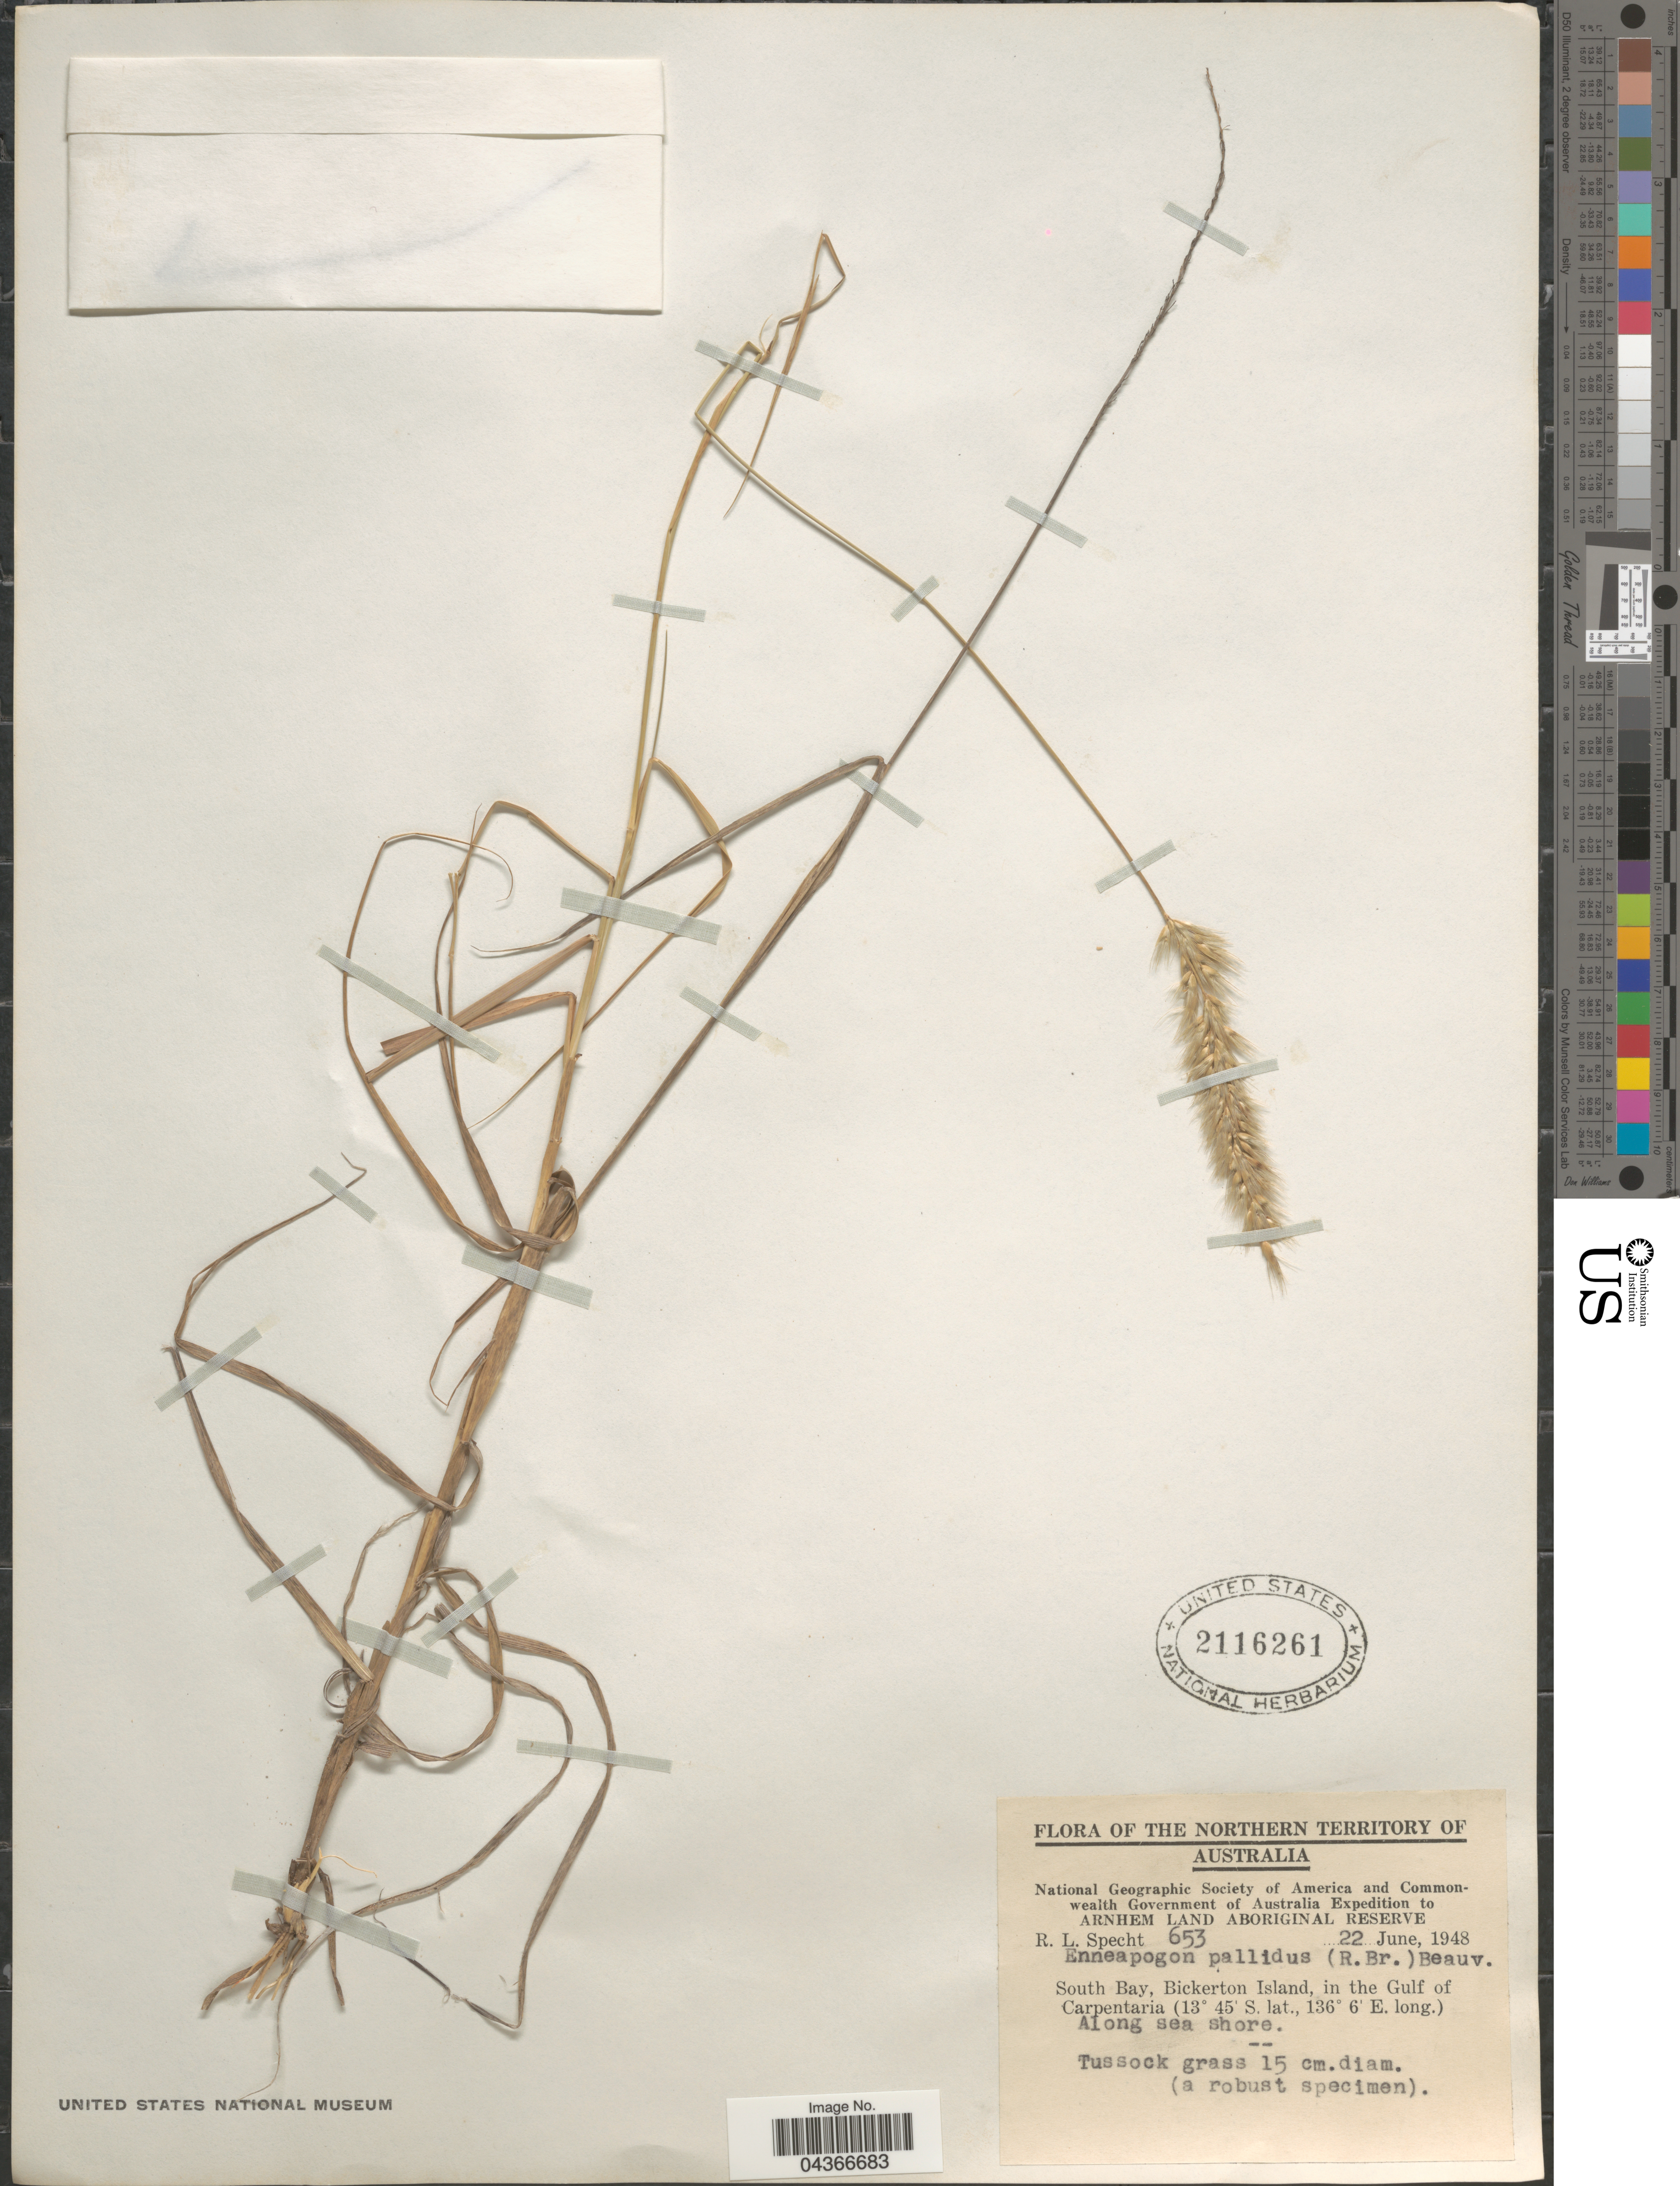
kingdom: Plantae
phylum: Tracheophyta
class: Liliopsida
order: Poales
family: Poaceae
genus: Enneapogon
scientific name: Enneapogon pallidus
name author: (R. Br.) P. Beauv.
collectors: R. L. Specht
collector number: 653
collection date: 1948-06-22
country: Australia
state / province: Northern Territory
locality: The Northern Territory of Australia. National Geographic Society of America and Commonwealth Government of Australia Expedition to Arnhem Land Aboriginal Reserve. South Bay, Bickerton Island, in the Gulf of Carpentaria.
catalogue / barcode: US 2116261